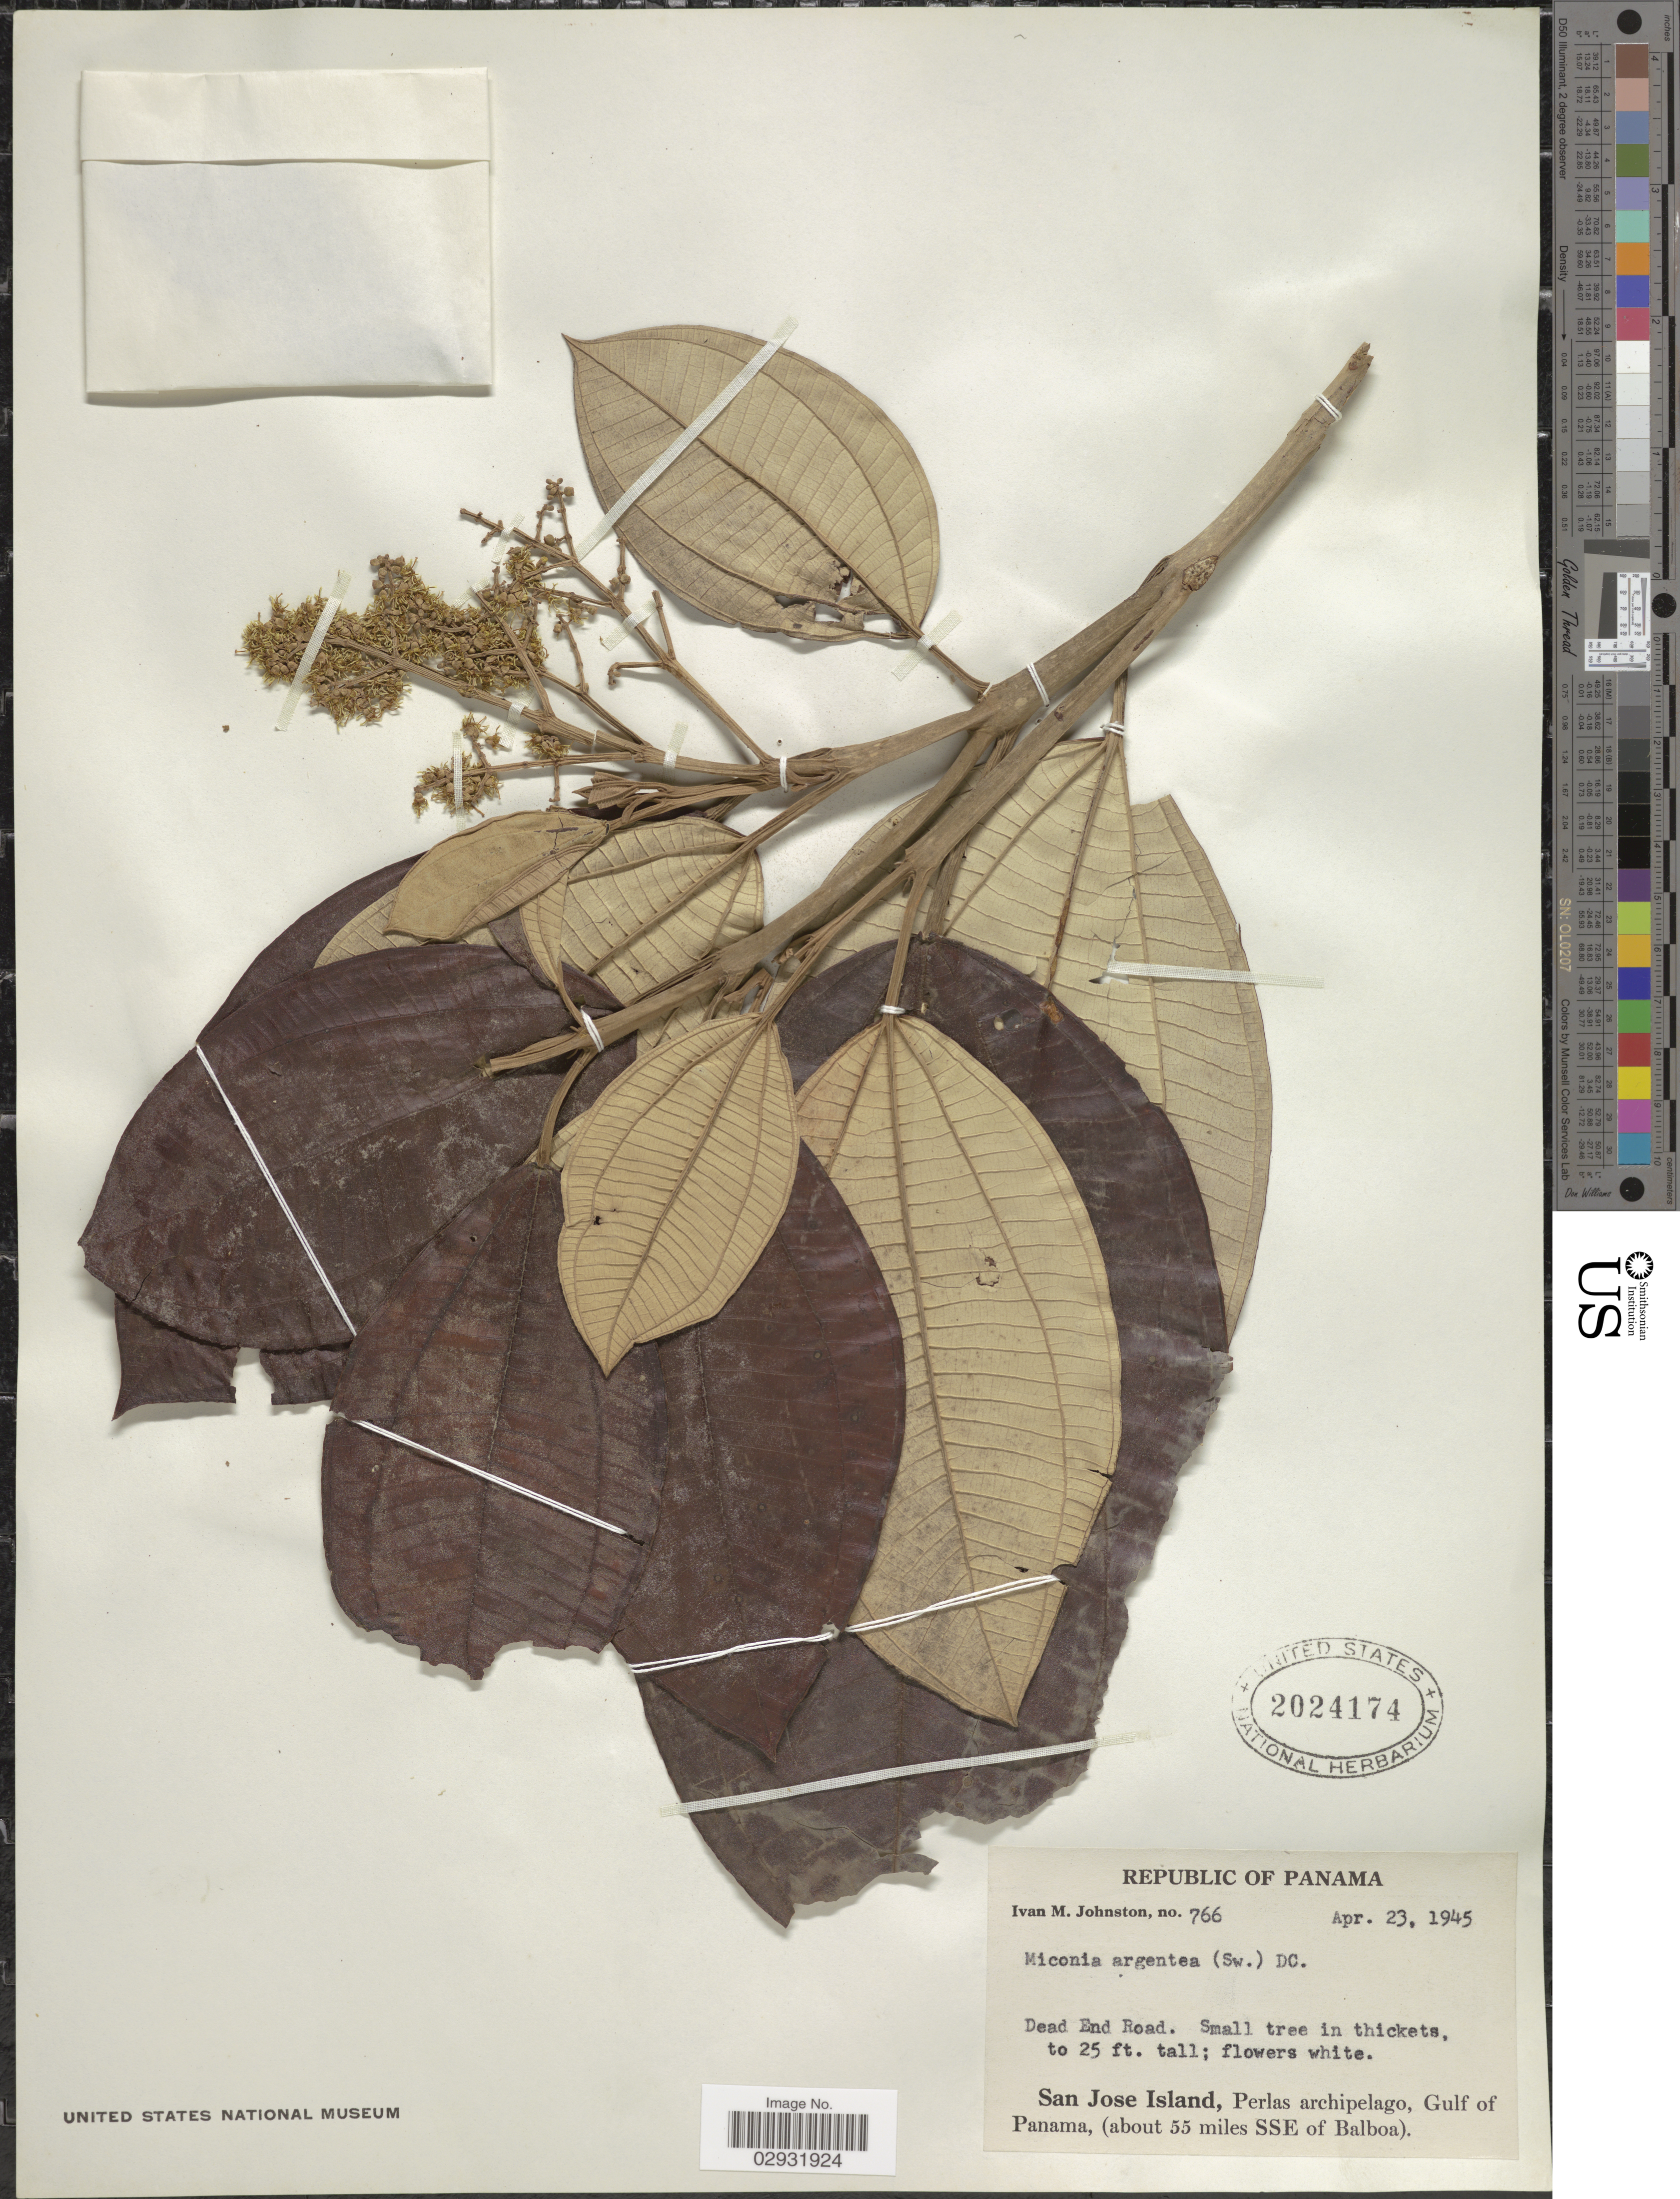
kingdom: Plantae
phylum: Tracheophyta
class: Magnoliopsida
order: Myrtales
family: Melastomataceae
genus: Miconia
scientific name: Miconia argentea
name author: (Sw.) DC.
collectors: I.M. Johnston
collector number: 766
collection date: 1945-04-23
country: Panama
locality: San Jose Island, Perlas archipelago, Gulf of Panama, ( about 55 miles SSE of Balboa).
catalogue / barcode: US 2024174